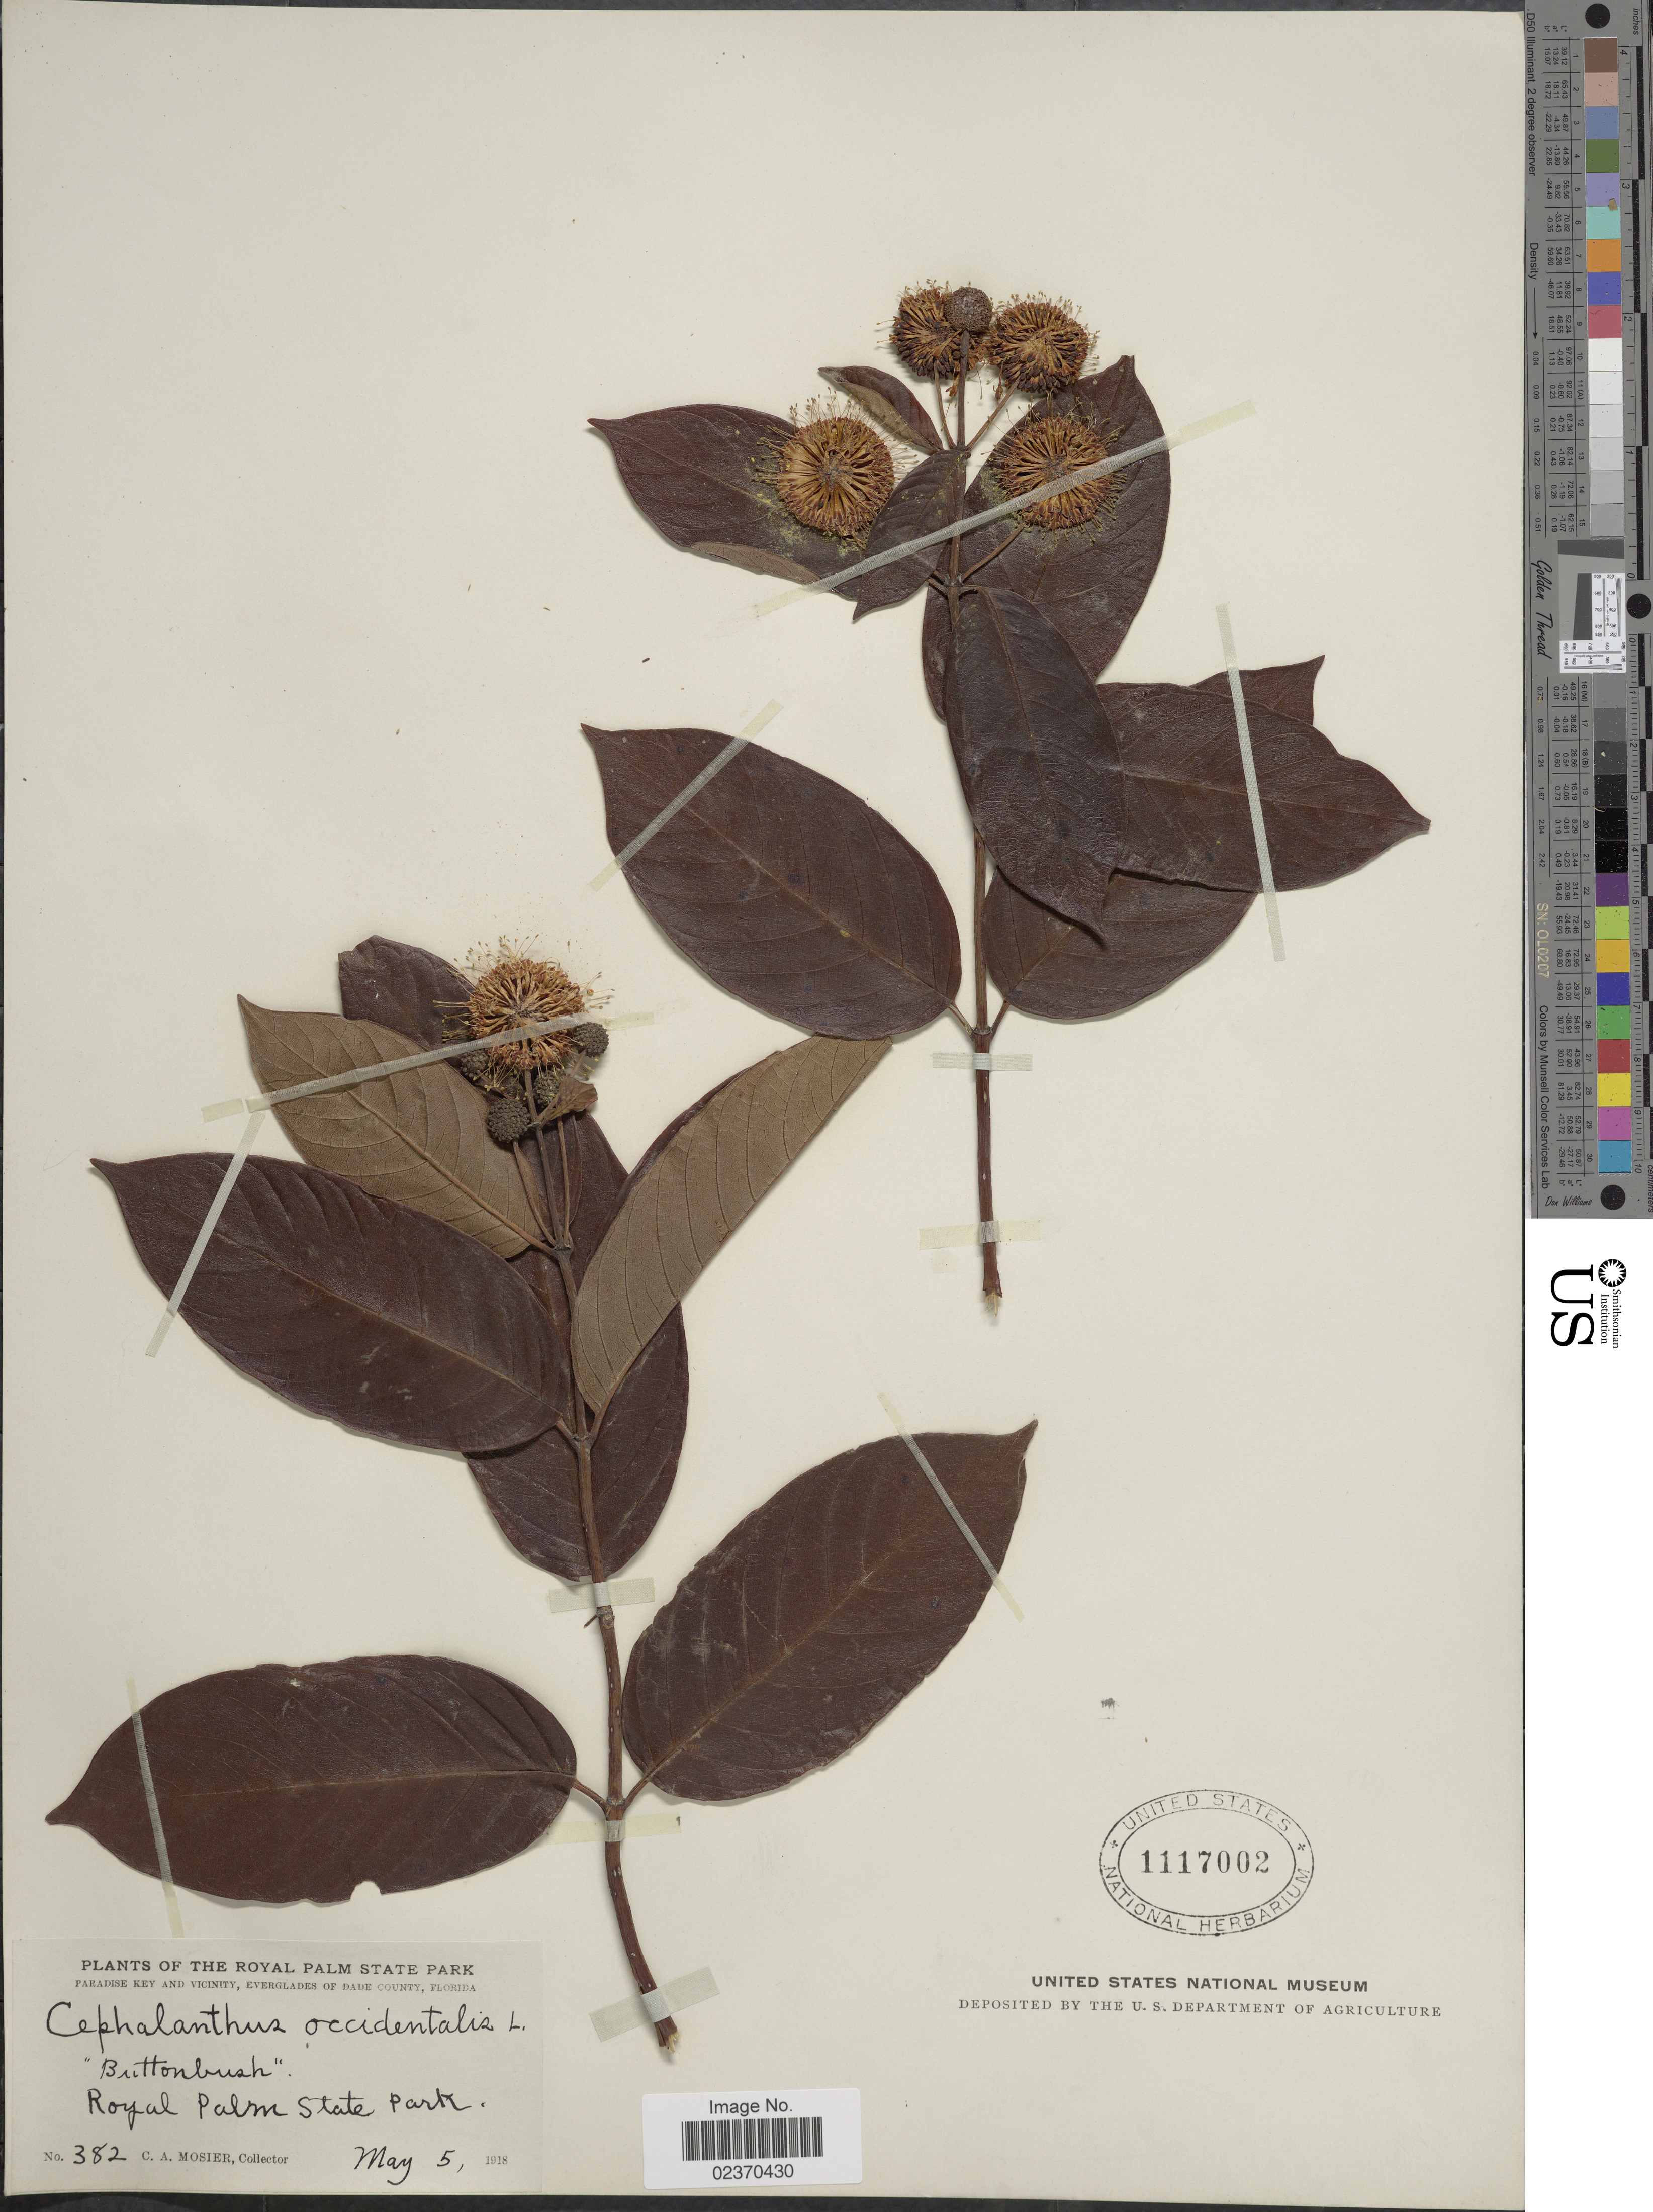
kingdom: Plantae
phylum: Tracheophyta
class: Magnoliopsida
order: Gentianales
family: Rubiaceae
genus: Cephalanthus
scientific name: Cephalanthus occidentalis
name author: L.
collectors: C. A. Mosier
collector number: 382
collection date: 1918-05-05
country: United States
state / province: Florida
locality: Royal Palm State Park, Paradise Key and Vicinity, Everglades of Dade County. Royal Palm State Park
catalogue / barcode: US 1117002